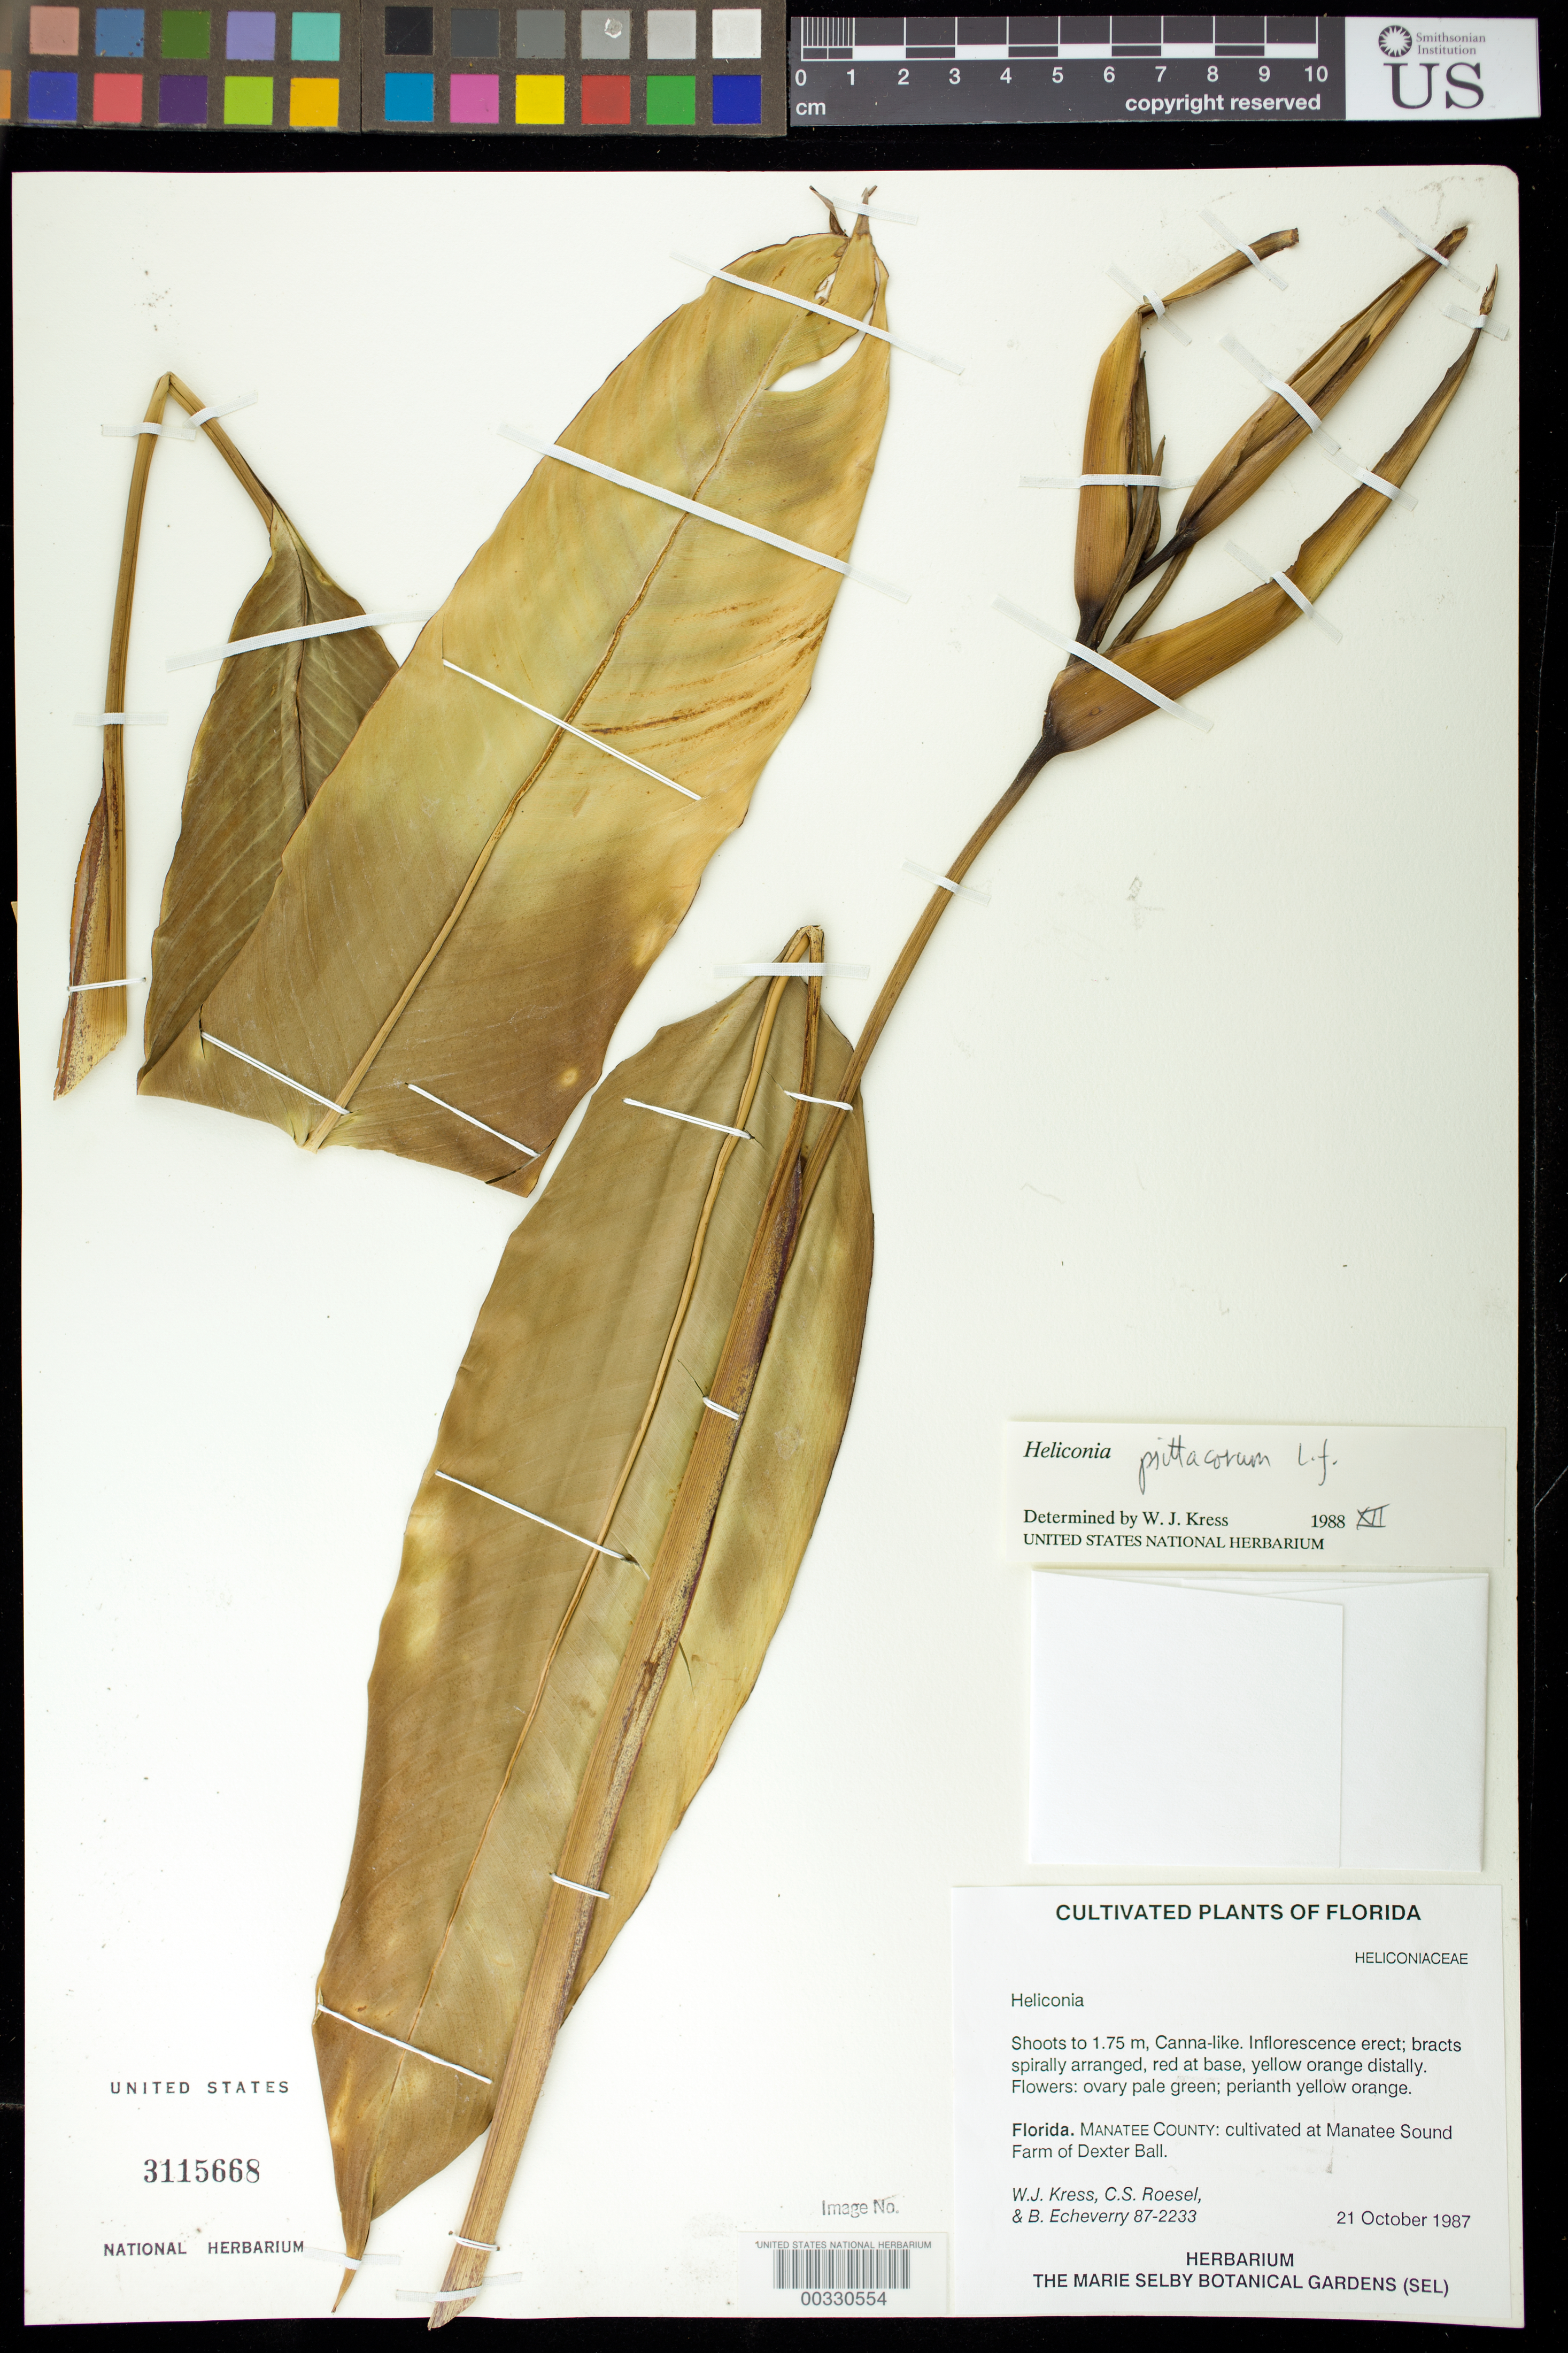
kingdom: Plantae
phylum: Tracheophyta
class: Liliopsida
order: Zingiberales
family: Heliconiaceae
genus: Heliconia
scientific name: Heliconia psittacorum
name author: L. f.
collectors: W. J. Kress, C. S. Roesel & B. Echeverry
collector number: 87-2233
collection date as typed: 21 Oct 1987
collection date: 1987-10-21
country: United States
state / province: Florida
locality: Southern Florida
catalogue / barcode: US 3115668